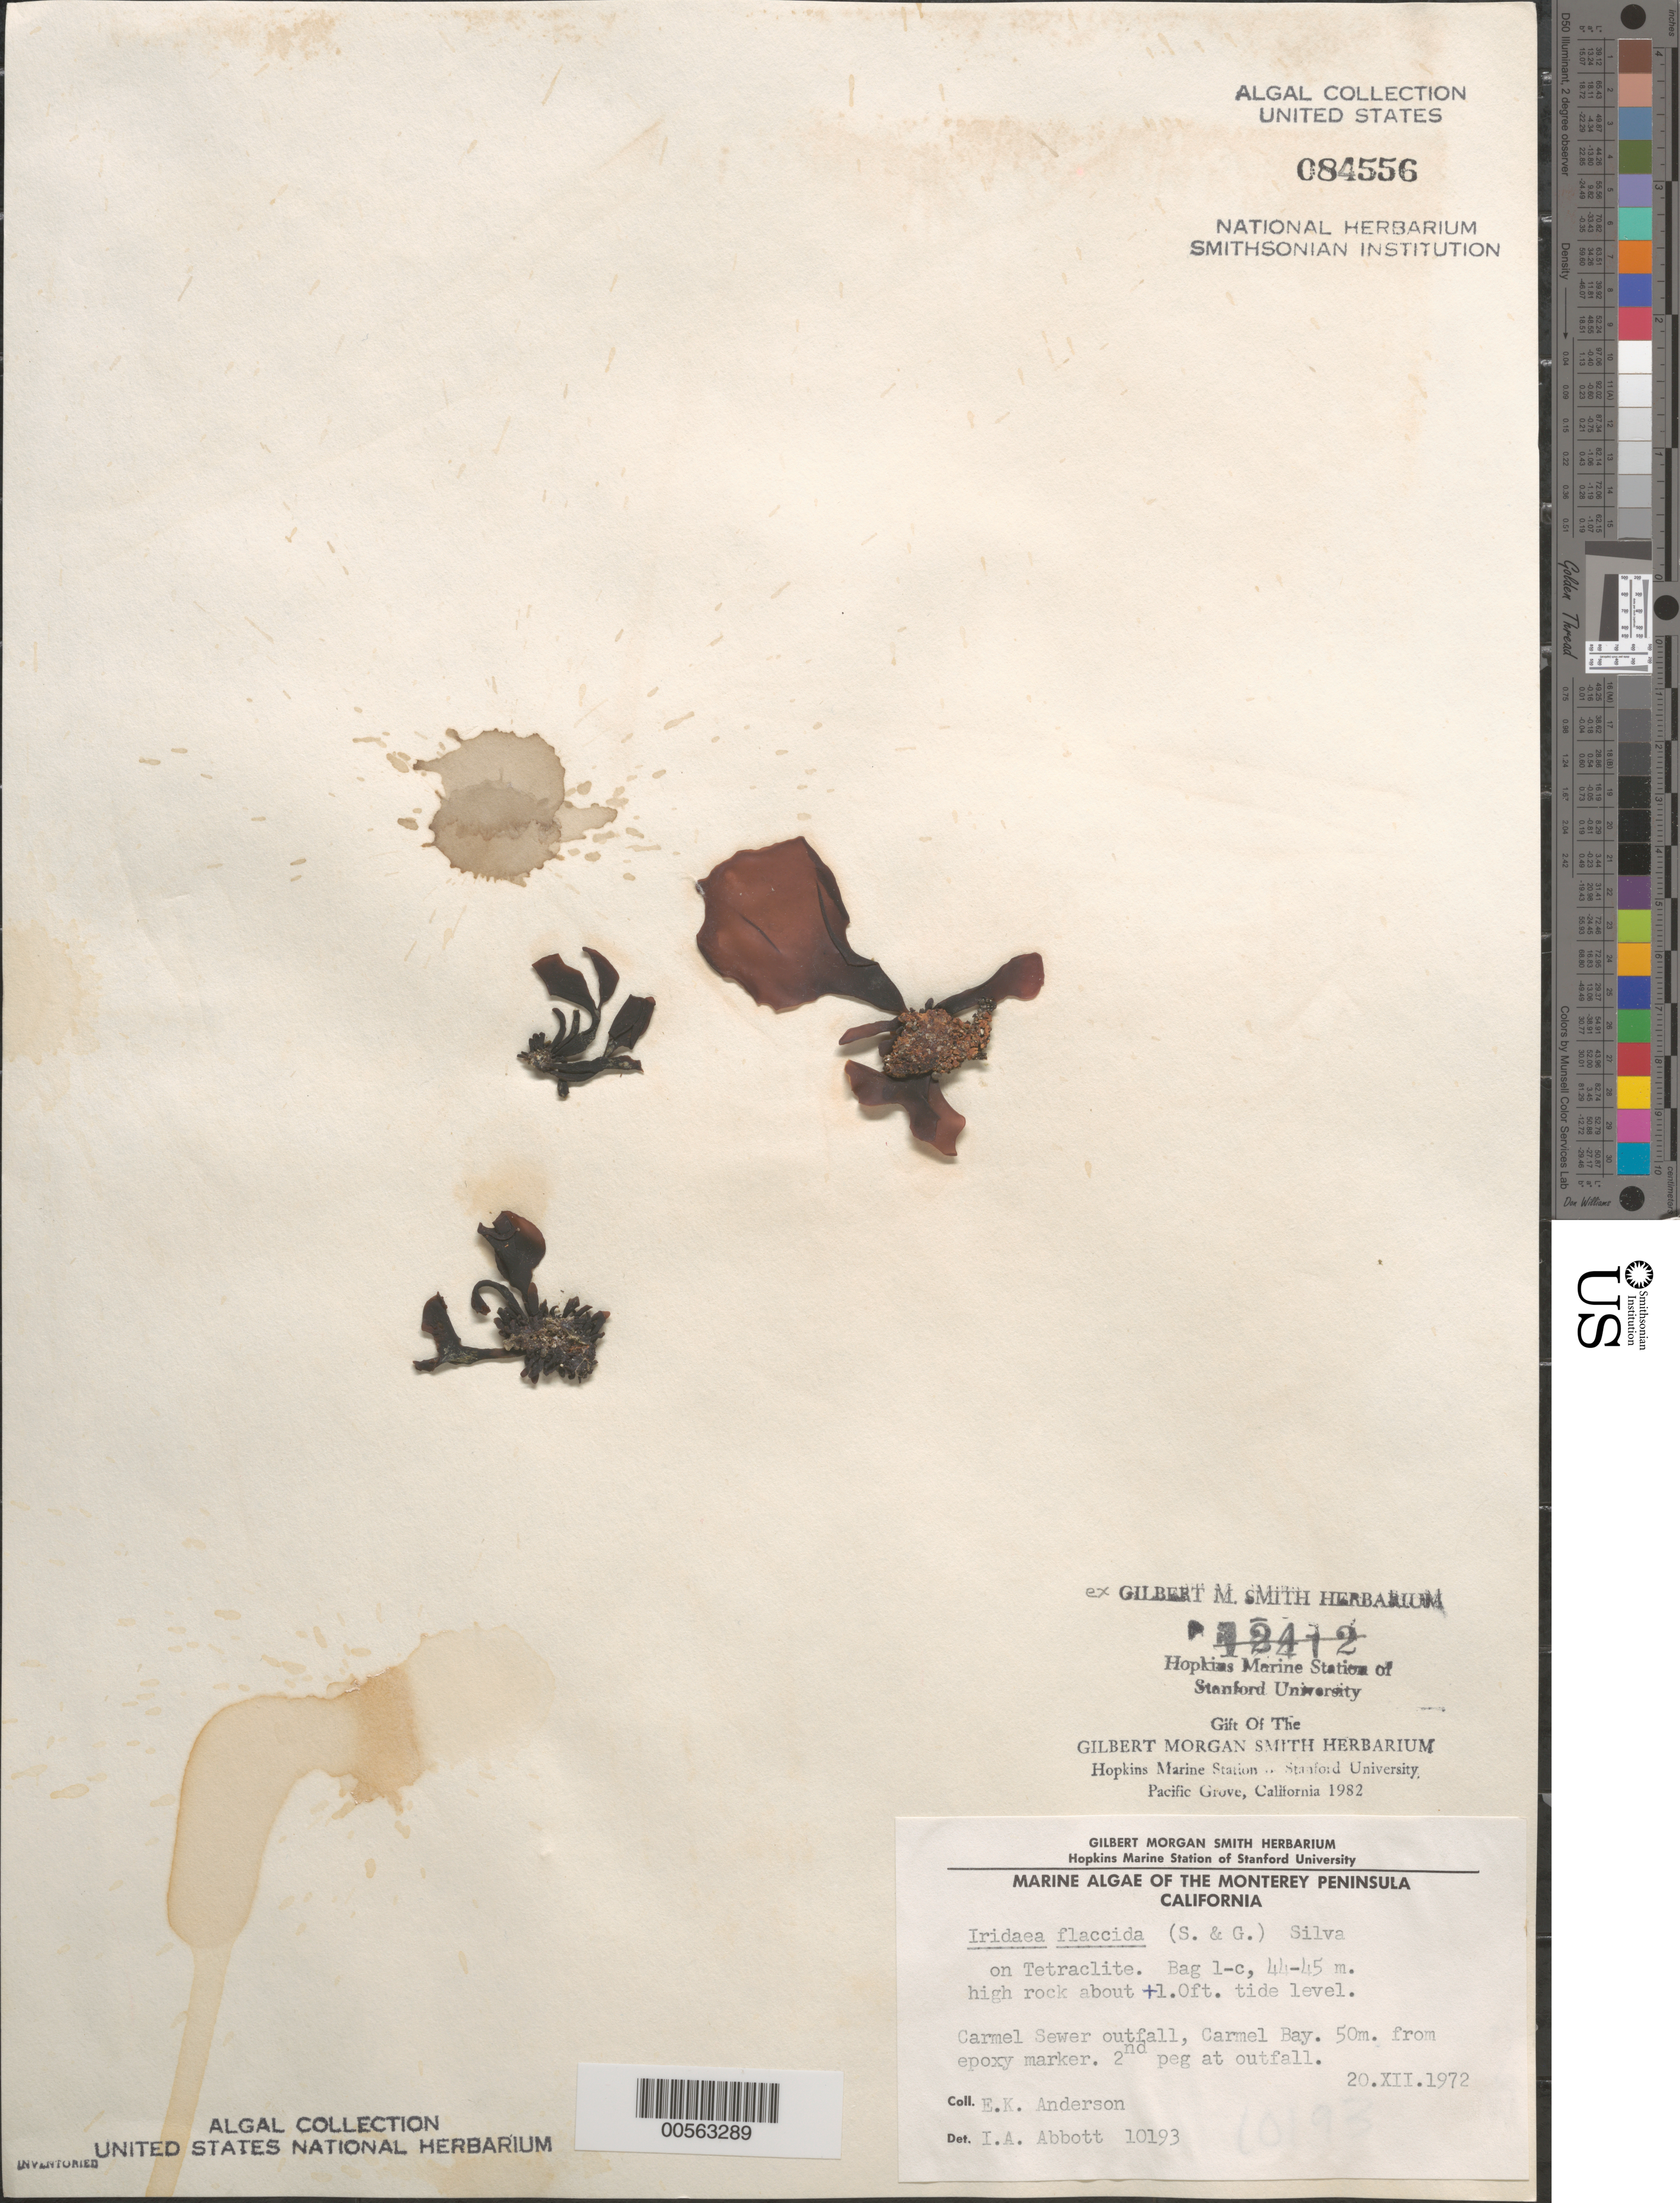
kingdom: Plantae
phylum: Rhodophyta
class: Florideophyceae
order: Gigartinales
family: Gigartinaceae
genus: Mazzaella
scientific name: Mazzaella flaccida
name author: (Setchell & N.L. Gardner) Fredericq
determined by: Algae name updating Project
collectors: E. K. Anderson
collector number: IAA 10193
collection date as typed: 20 Dec 1972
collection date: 1972-12-20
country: United States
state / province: California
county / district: Monterey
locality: Carmel Bay, Carmel sewer outfall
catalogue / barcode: US 84556